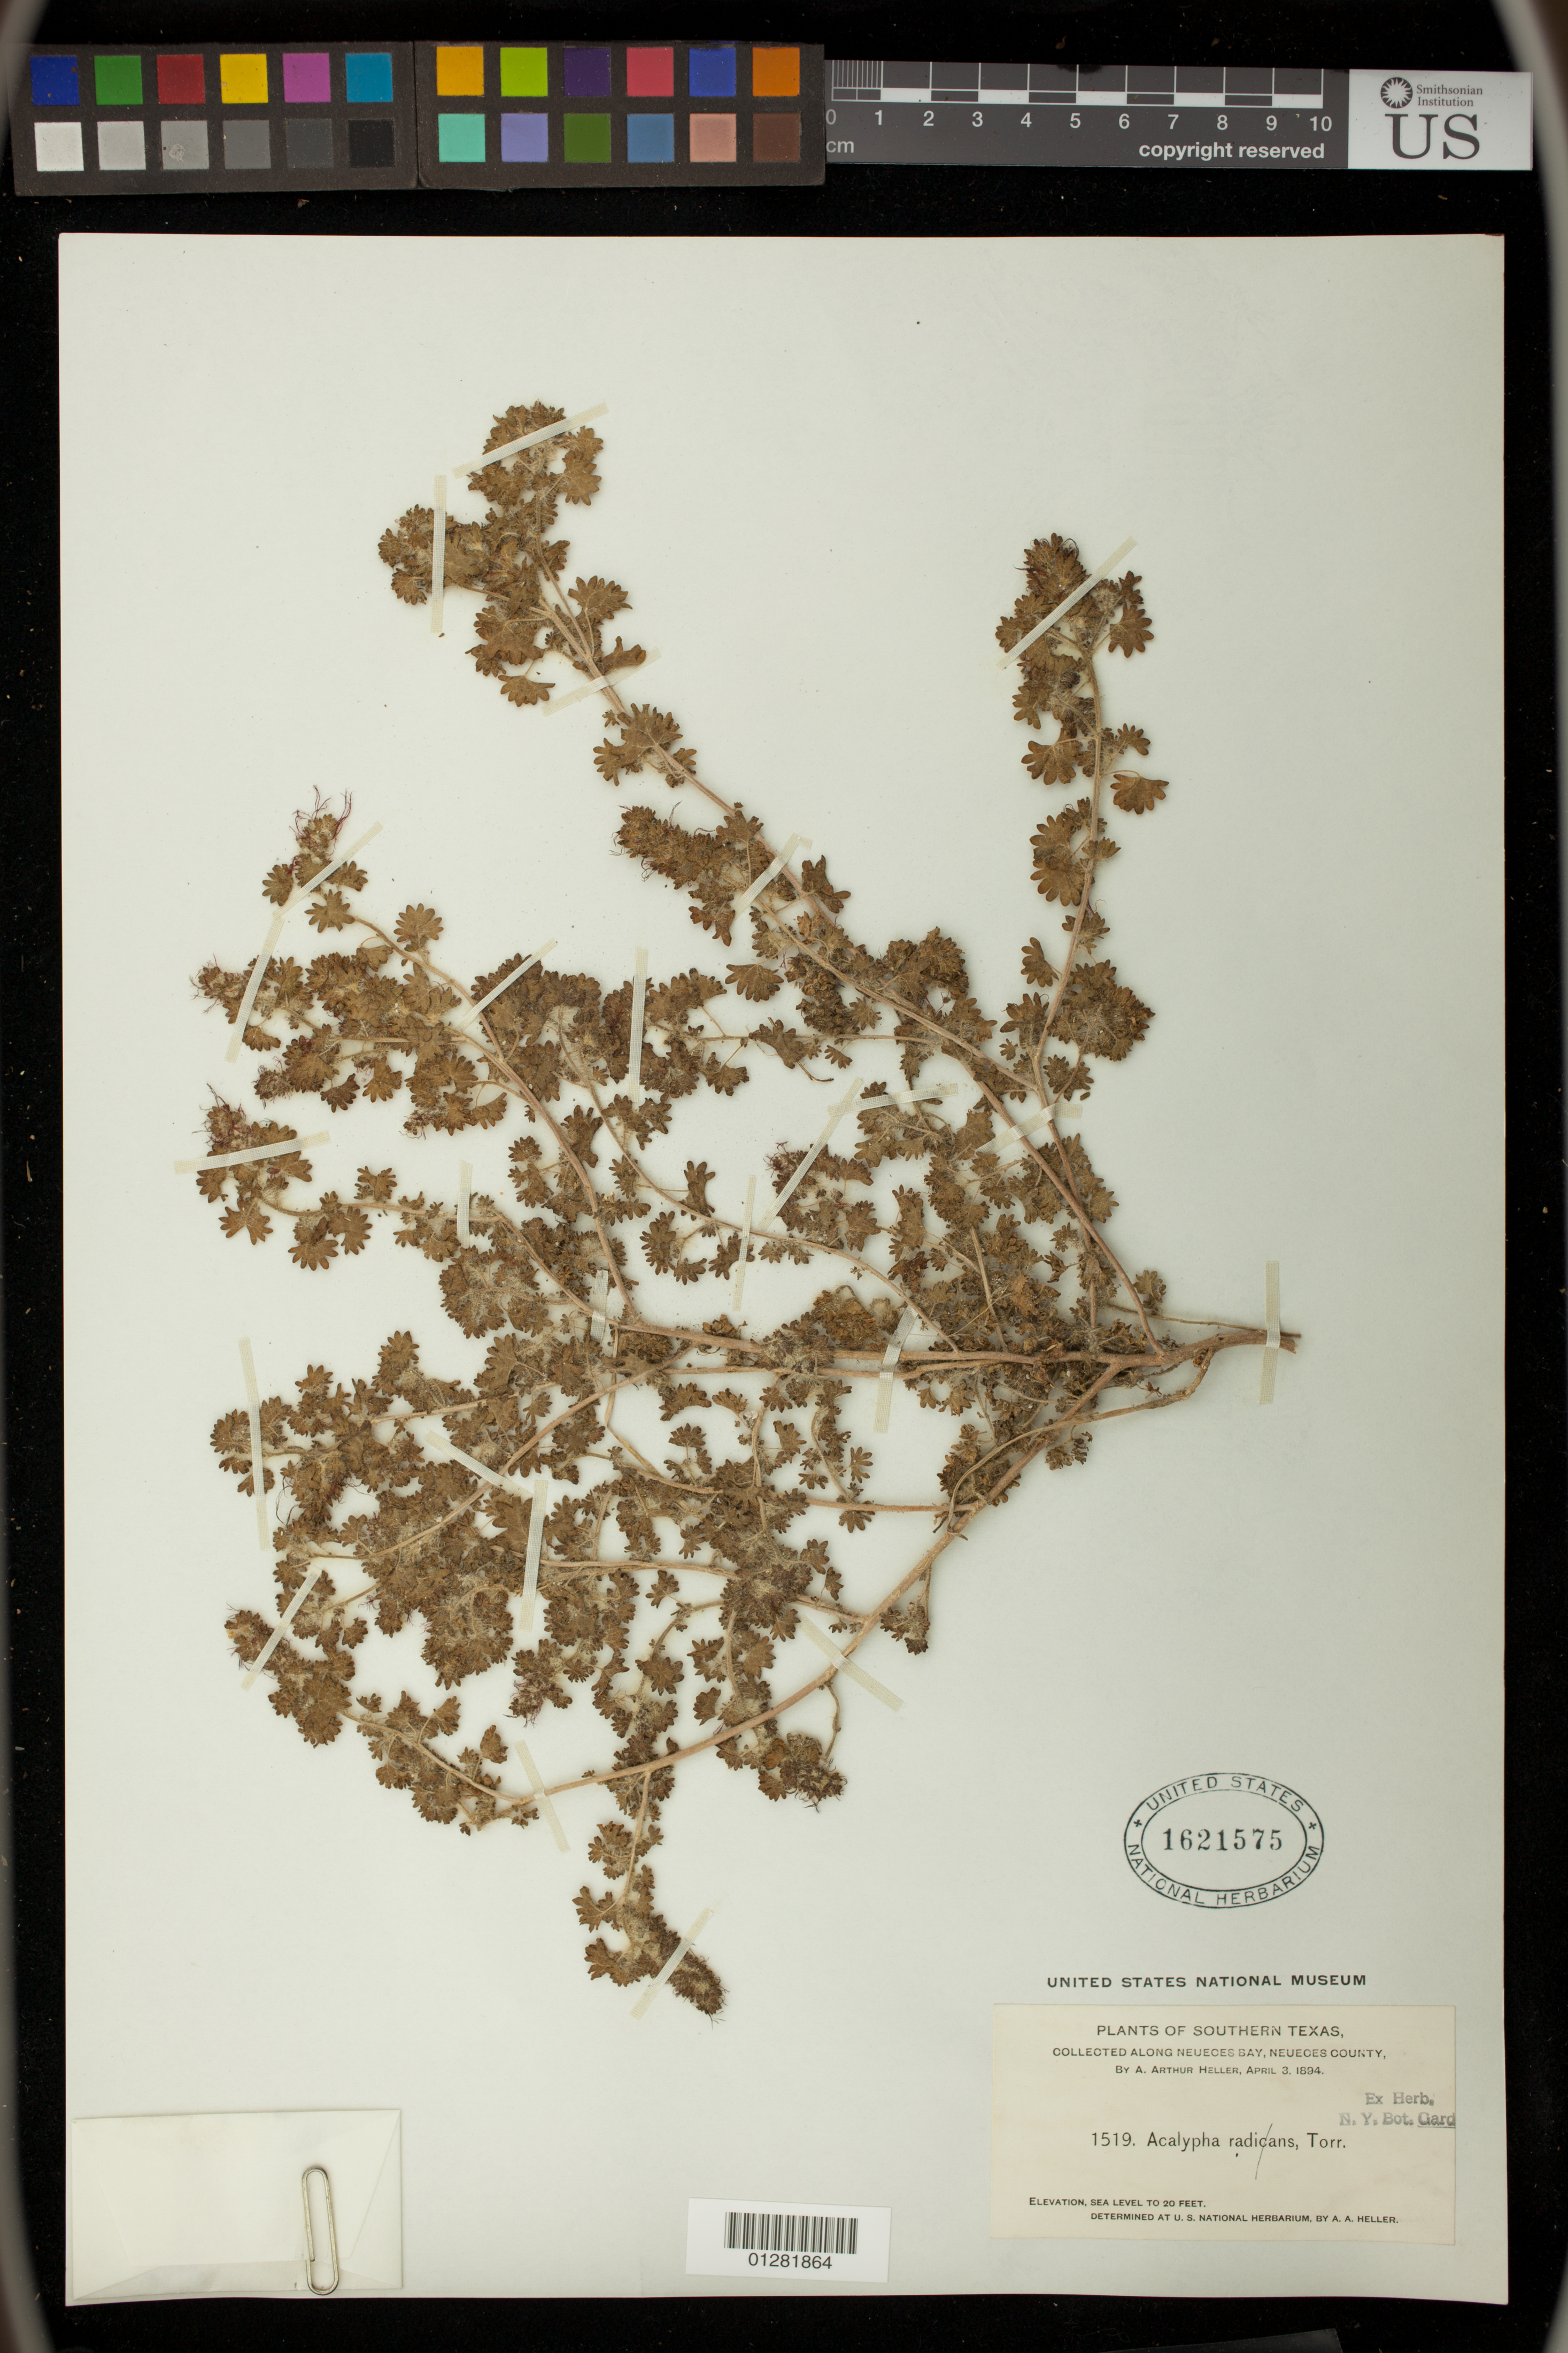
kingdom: Plantae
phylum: Tracheophyta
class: Magnoliopsida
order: Malpighiales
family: Euphorbiaceae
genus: Acalypha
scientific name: Acalypha radians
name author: Torr.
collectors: A. A. Heller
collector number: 1519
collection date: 1894-04-03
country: United States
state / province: Texas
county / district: Neueces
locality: Collected along Neueces Bay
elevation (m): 0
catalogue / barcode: US 1621575